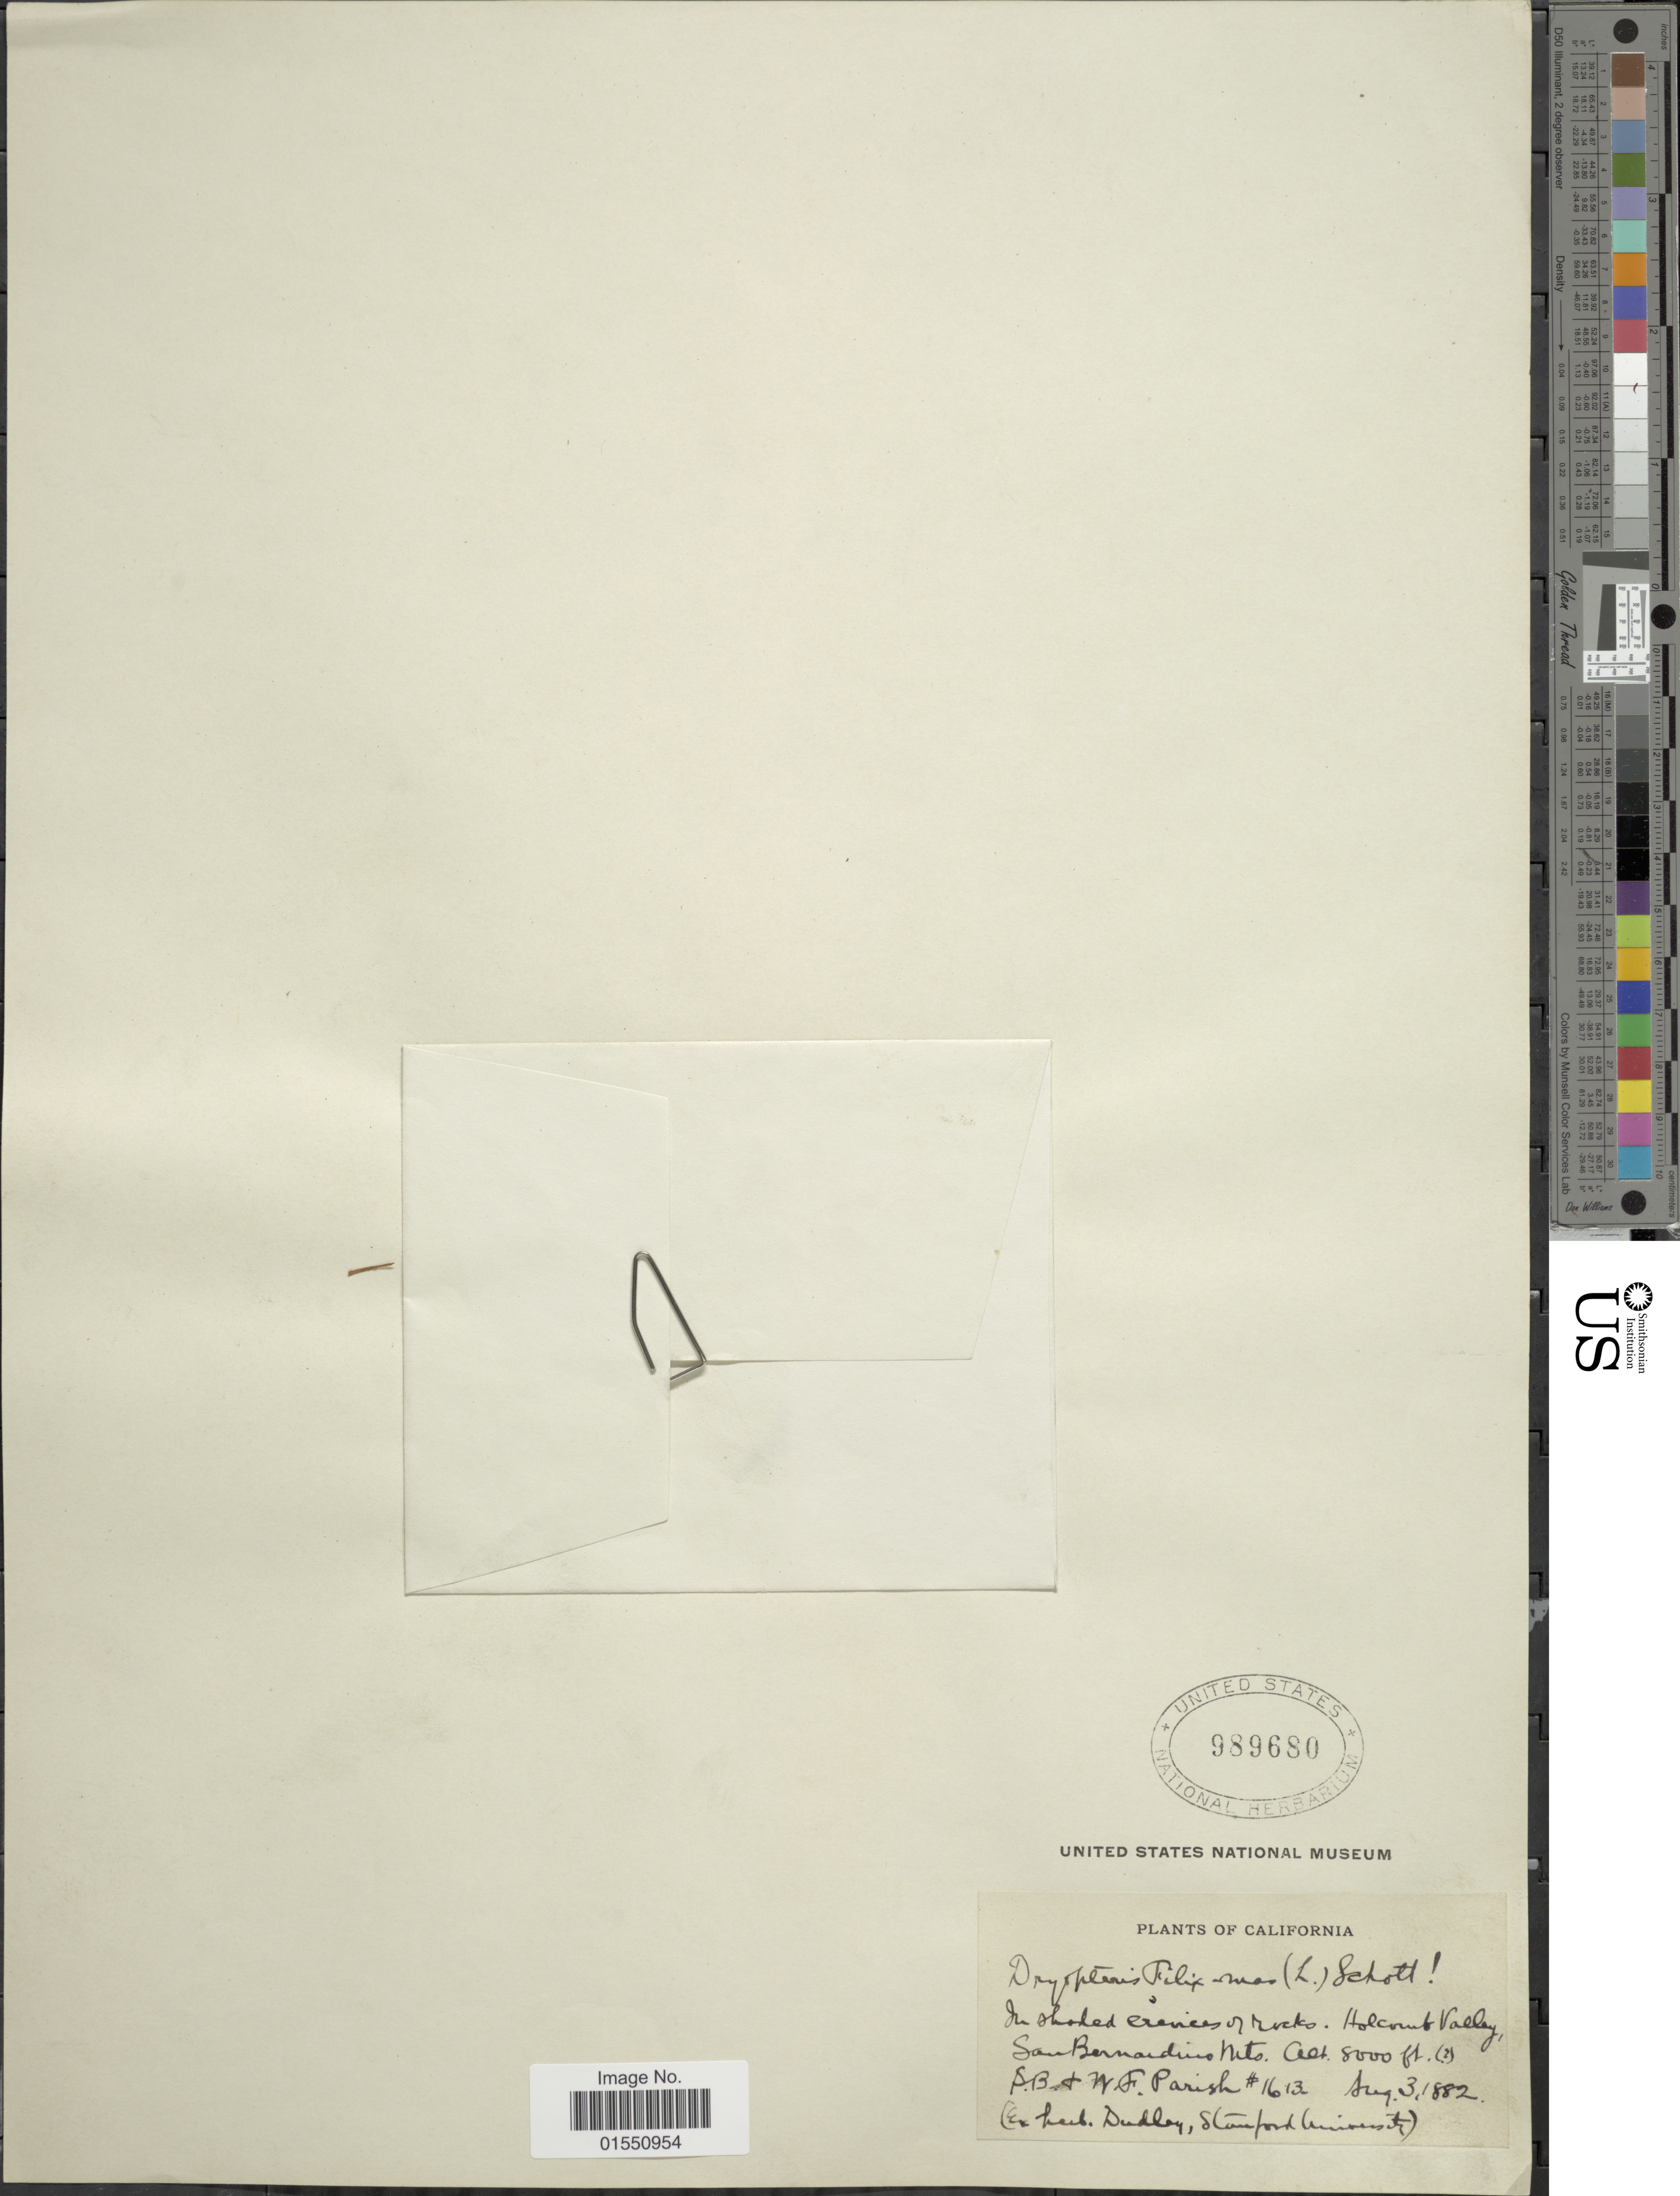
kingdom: Plantae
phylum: Tracheophyta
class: Polypodiopsida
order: Polypodiales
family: Dryopteridaceae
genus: Dryopteris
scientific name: Dryopteris filix-mas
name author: (L.) Schott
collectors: S. B. Parish & W. F. Parish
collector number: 1613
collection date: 1882-08-03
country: United States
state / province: California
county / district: San Bernardino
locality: Holcomb Valley, San Bernardino Mts.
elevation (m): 2438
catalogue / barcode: US 989680